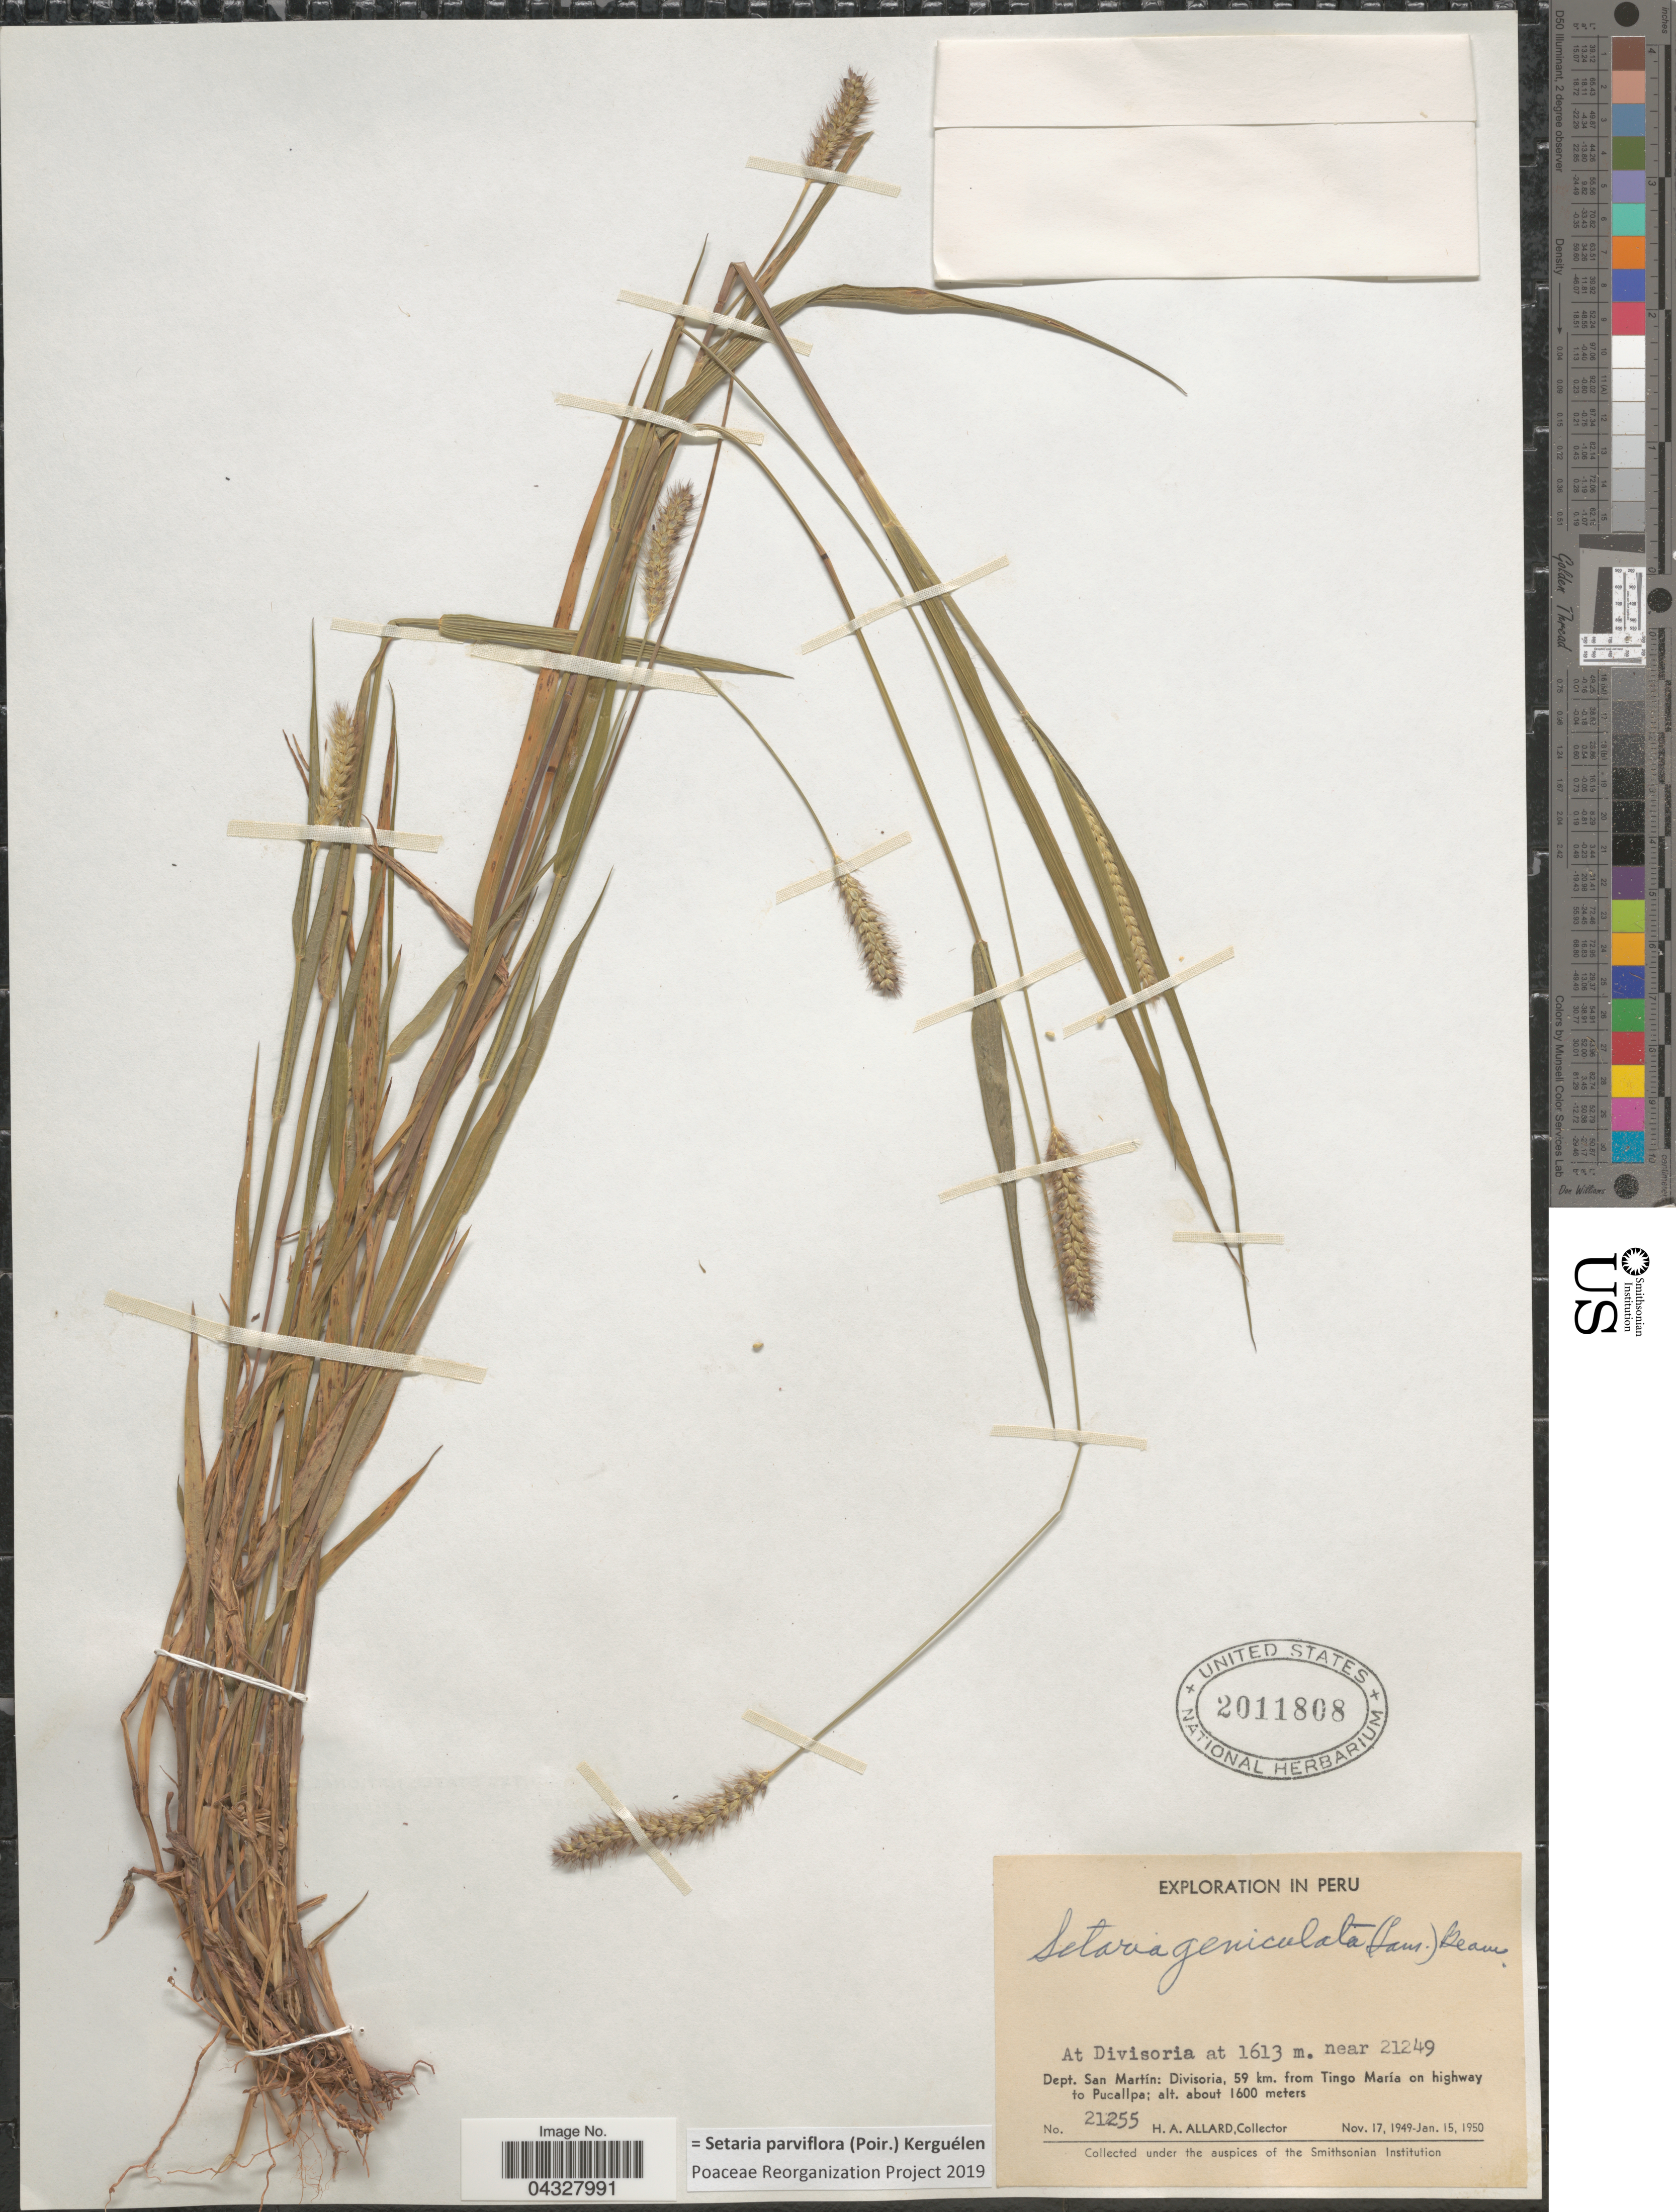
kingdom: Plantae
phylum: Tracheophyta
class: Liliopsida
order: Poales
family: Poaceae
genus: Setaria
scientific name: Setaria parviflora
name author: (Poir.) Kerguélen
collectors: H. A. Allard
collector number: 21255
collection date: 1949-11-17/1950-01-15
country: Peru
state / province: San Martín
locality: Exploration of Peru. At Divisoria at 1613m. near 21249. Dept. San Martín: Divisoria, 59 km. from Tingo María on highway to Pucallpa.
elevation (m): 1600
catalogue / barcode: US 2011808